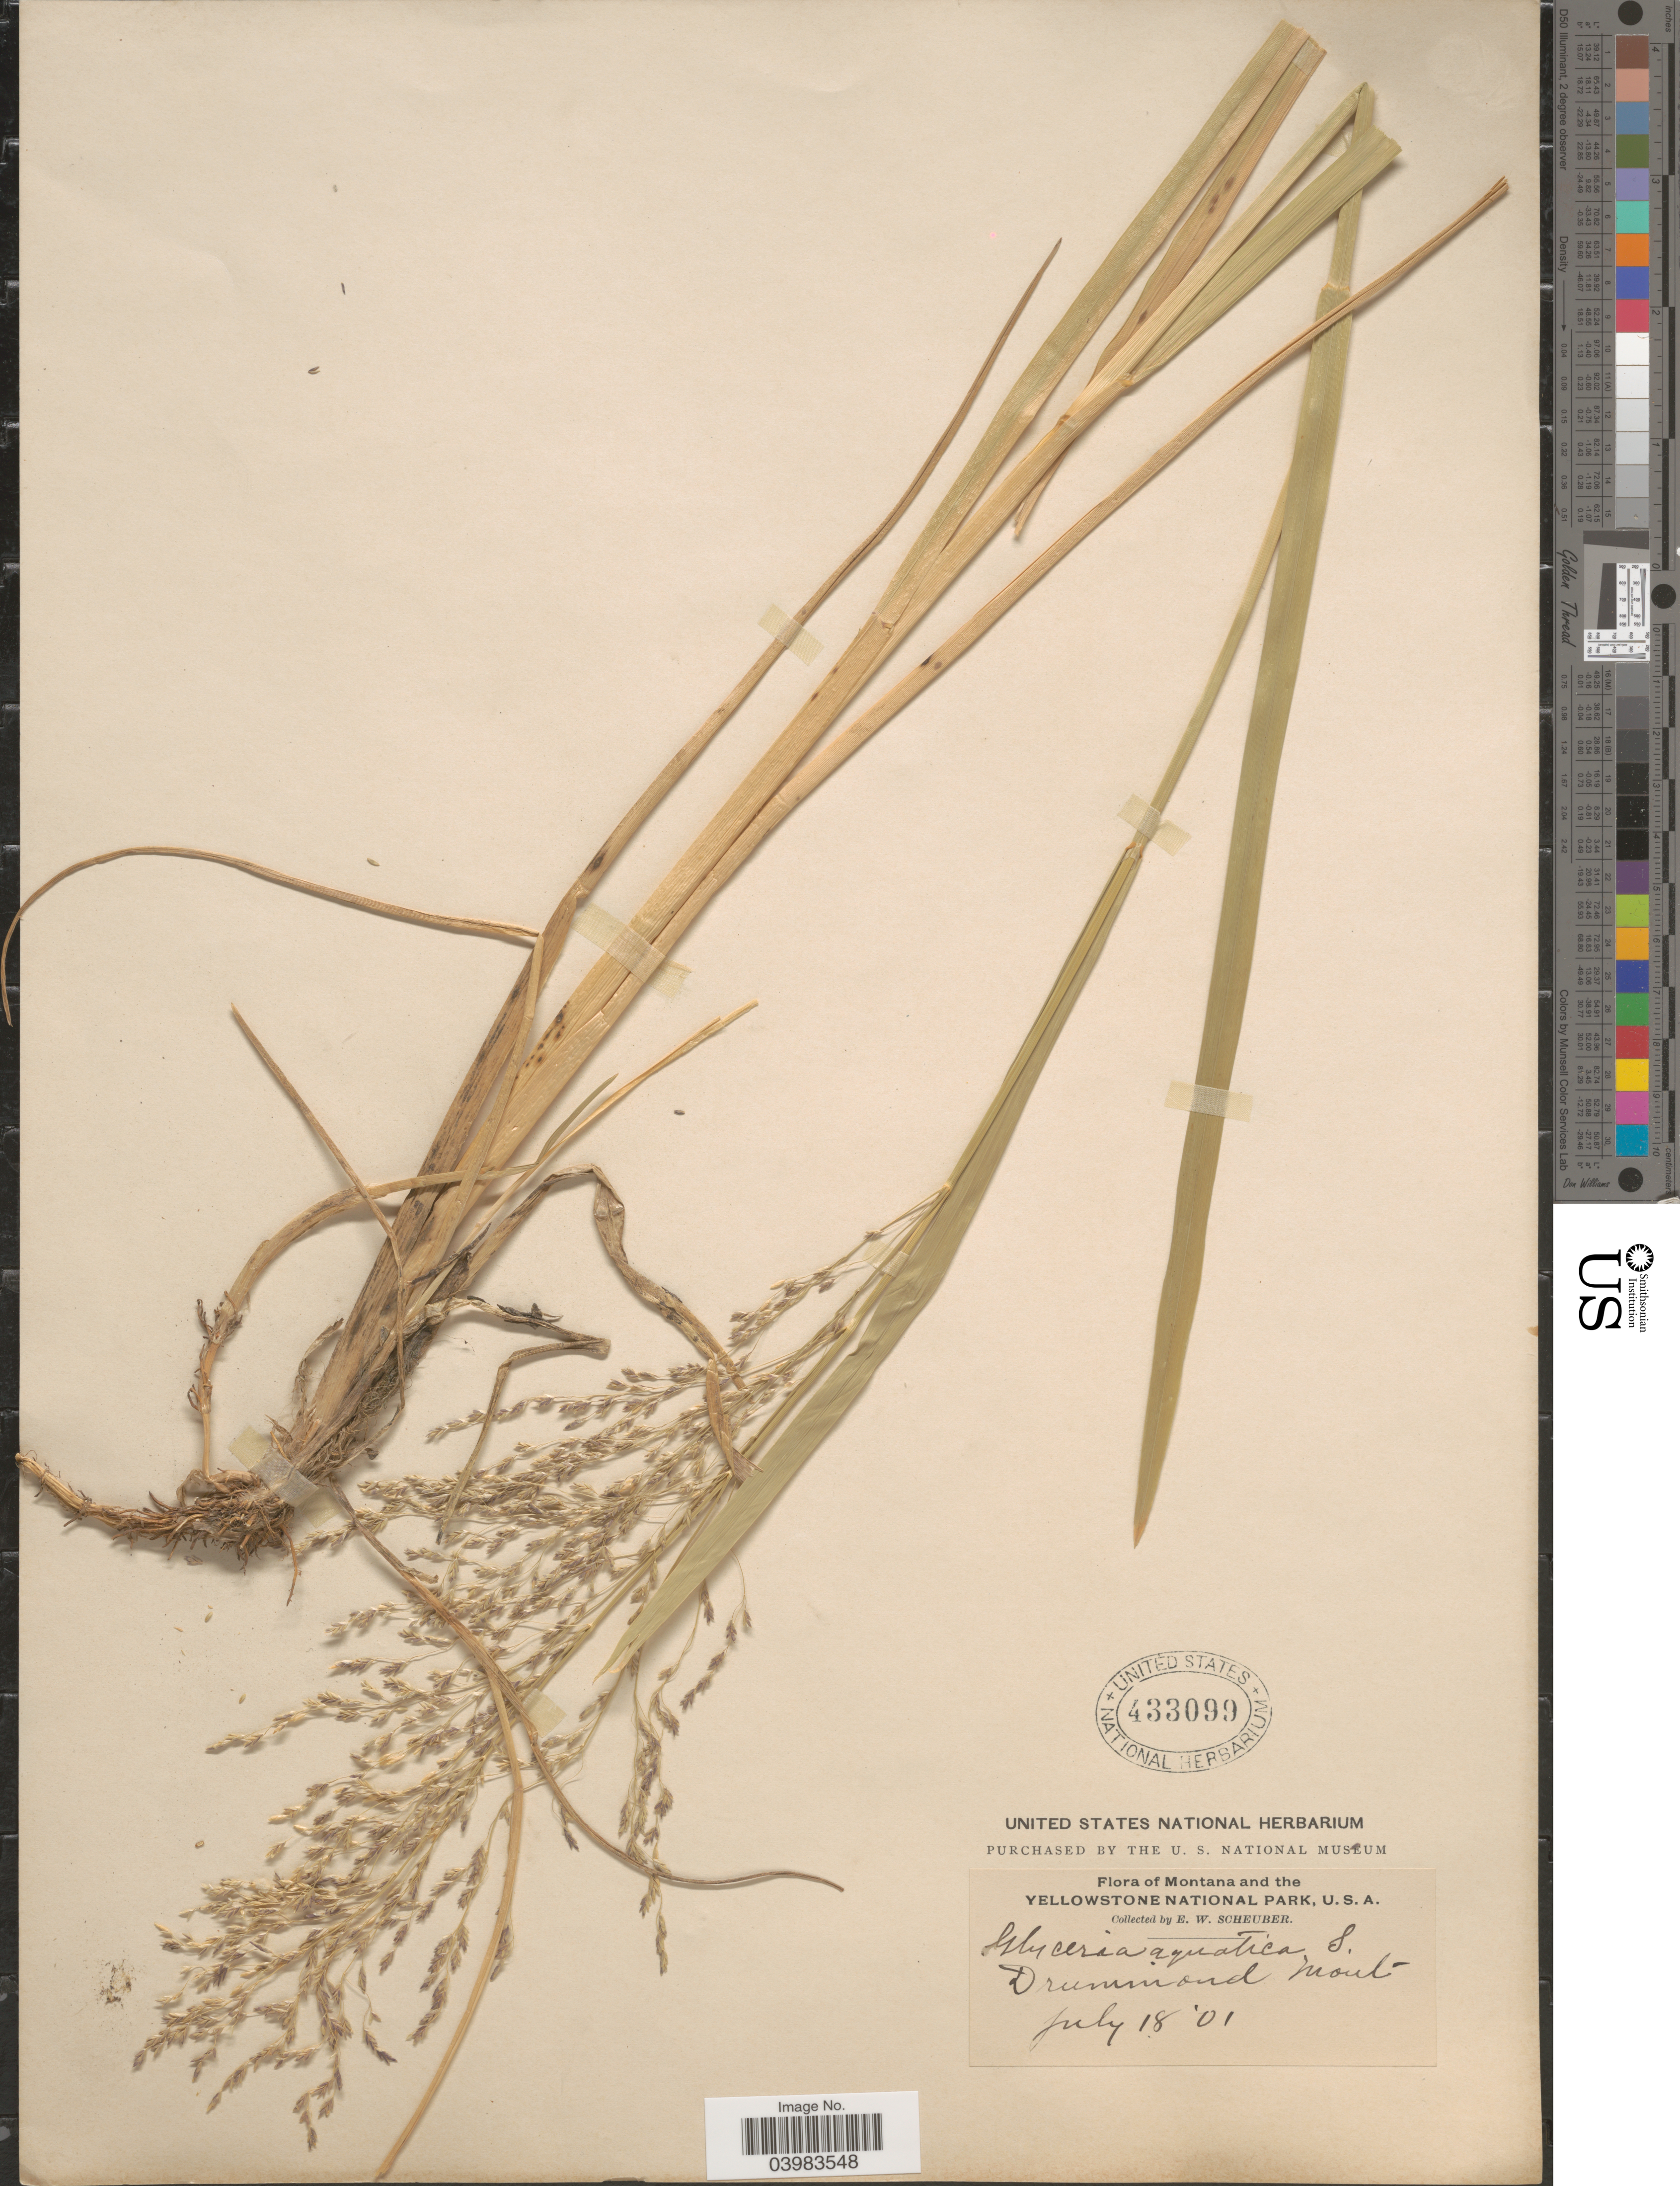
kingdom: Plantae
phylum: Tracheophyta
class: Liliopsida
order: Poales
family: Poaceae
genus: Glyceria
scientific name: Glyceria grandis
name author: S. Watson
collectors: E. Scheuber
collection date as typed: Transcribed d/m/y: 18/7/1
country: United States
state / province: Montana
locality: And the Yellowstone National Park. Drummond.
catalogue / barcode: US 433099